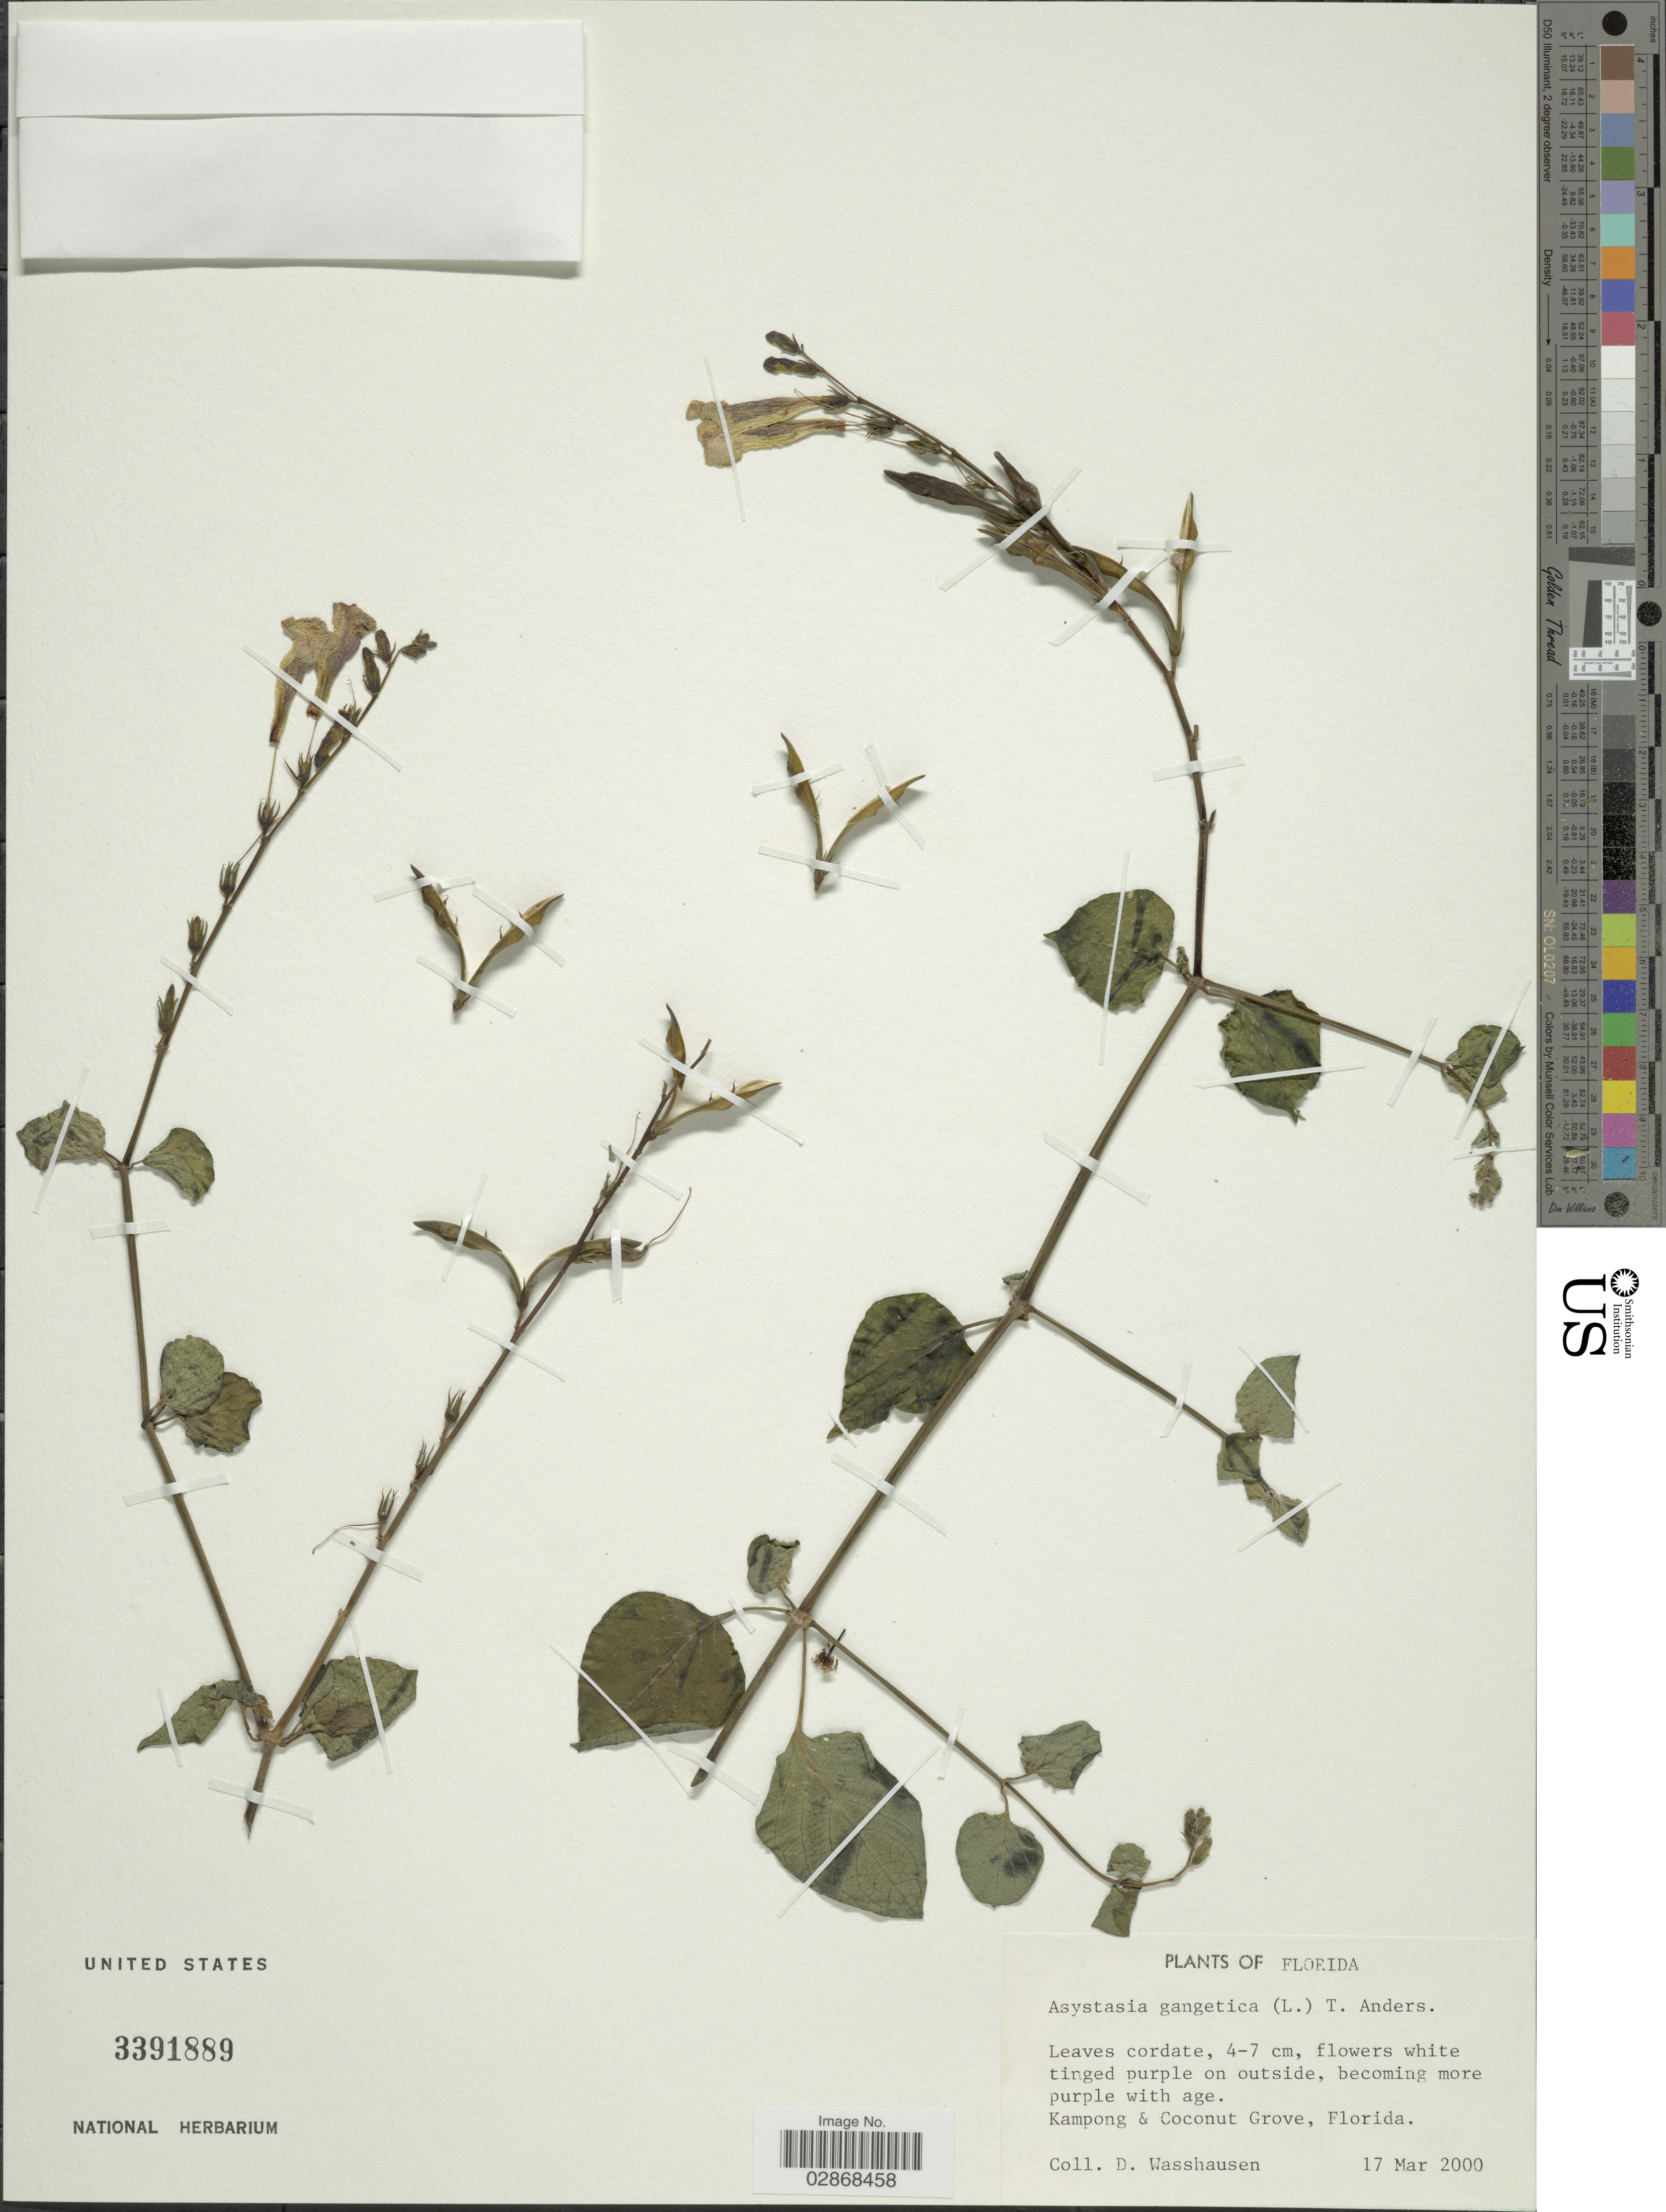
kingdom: Plantae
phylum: Tracheophyta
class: Magnoliopsida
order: Lamiales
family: Acanthaceae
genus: Asystasia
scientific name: Asystasia gangetica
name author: (L.) T. Anderson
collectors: D. C. Wasshausen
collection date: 2000-03-17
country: United States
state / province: Florida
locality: Kampong & Coconut Grove.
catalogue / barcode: US 3391889